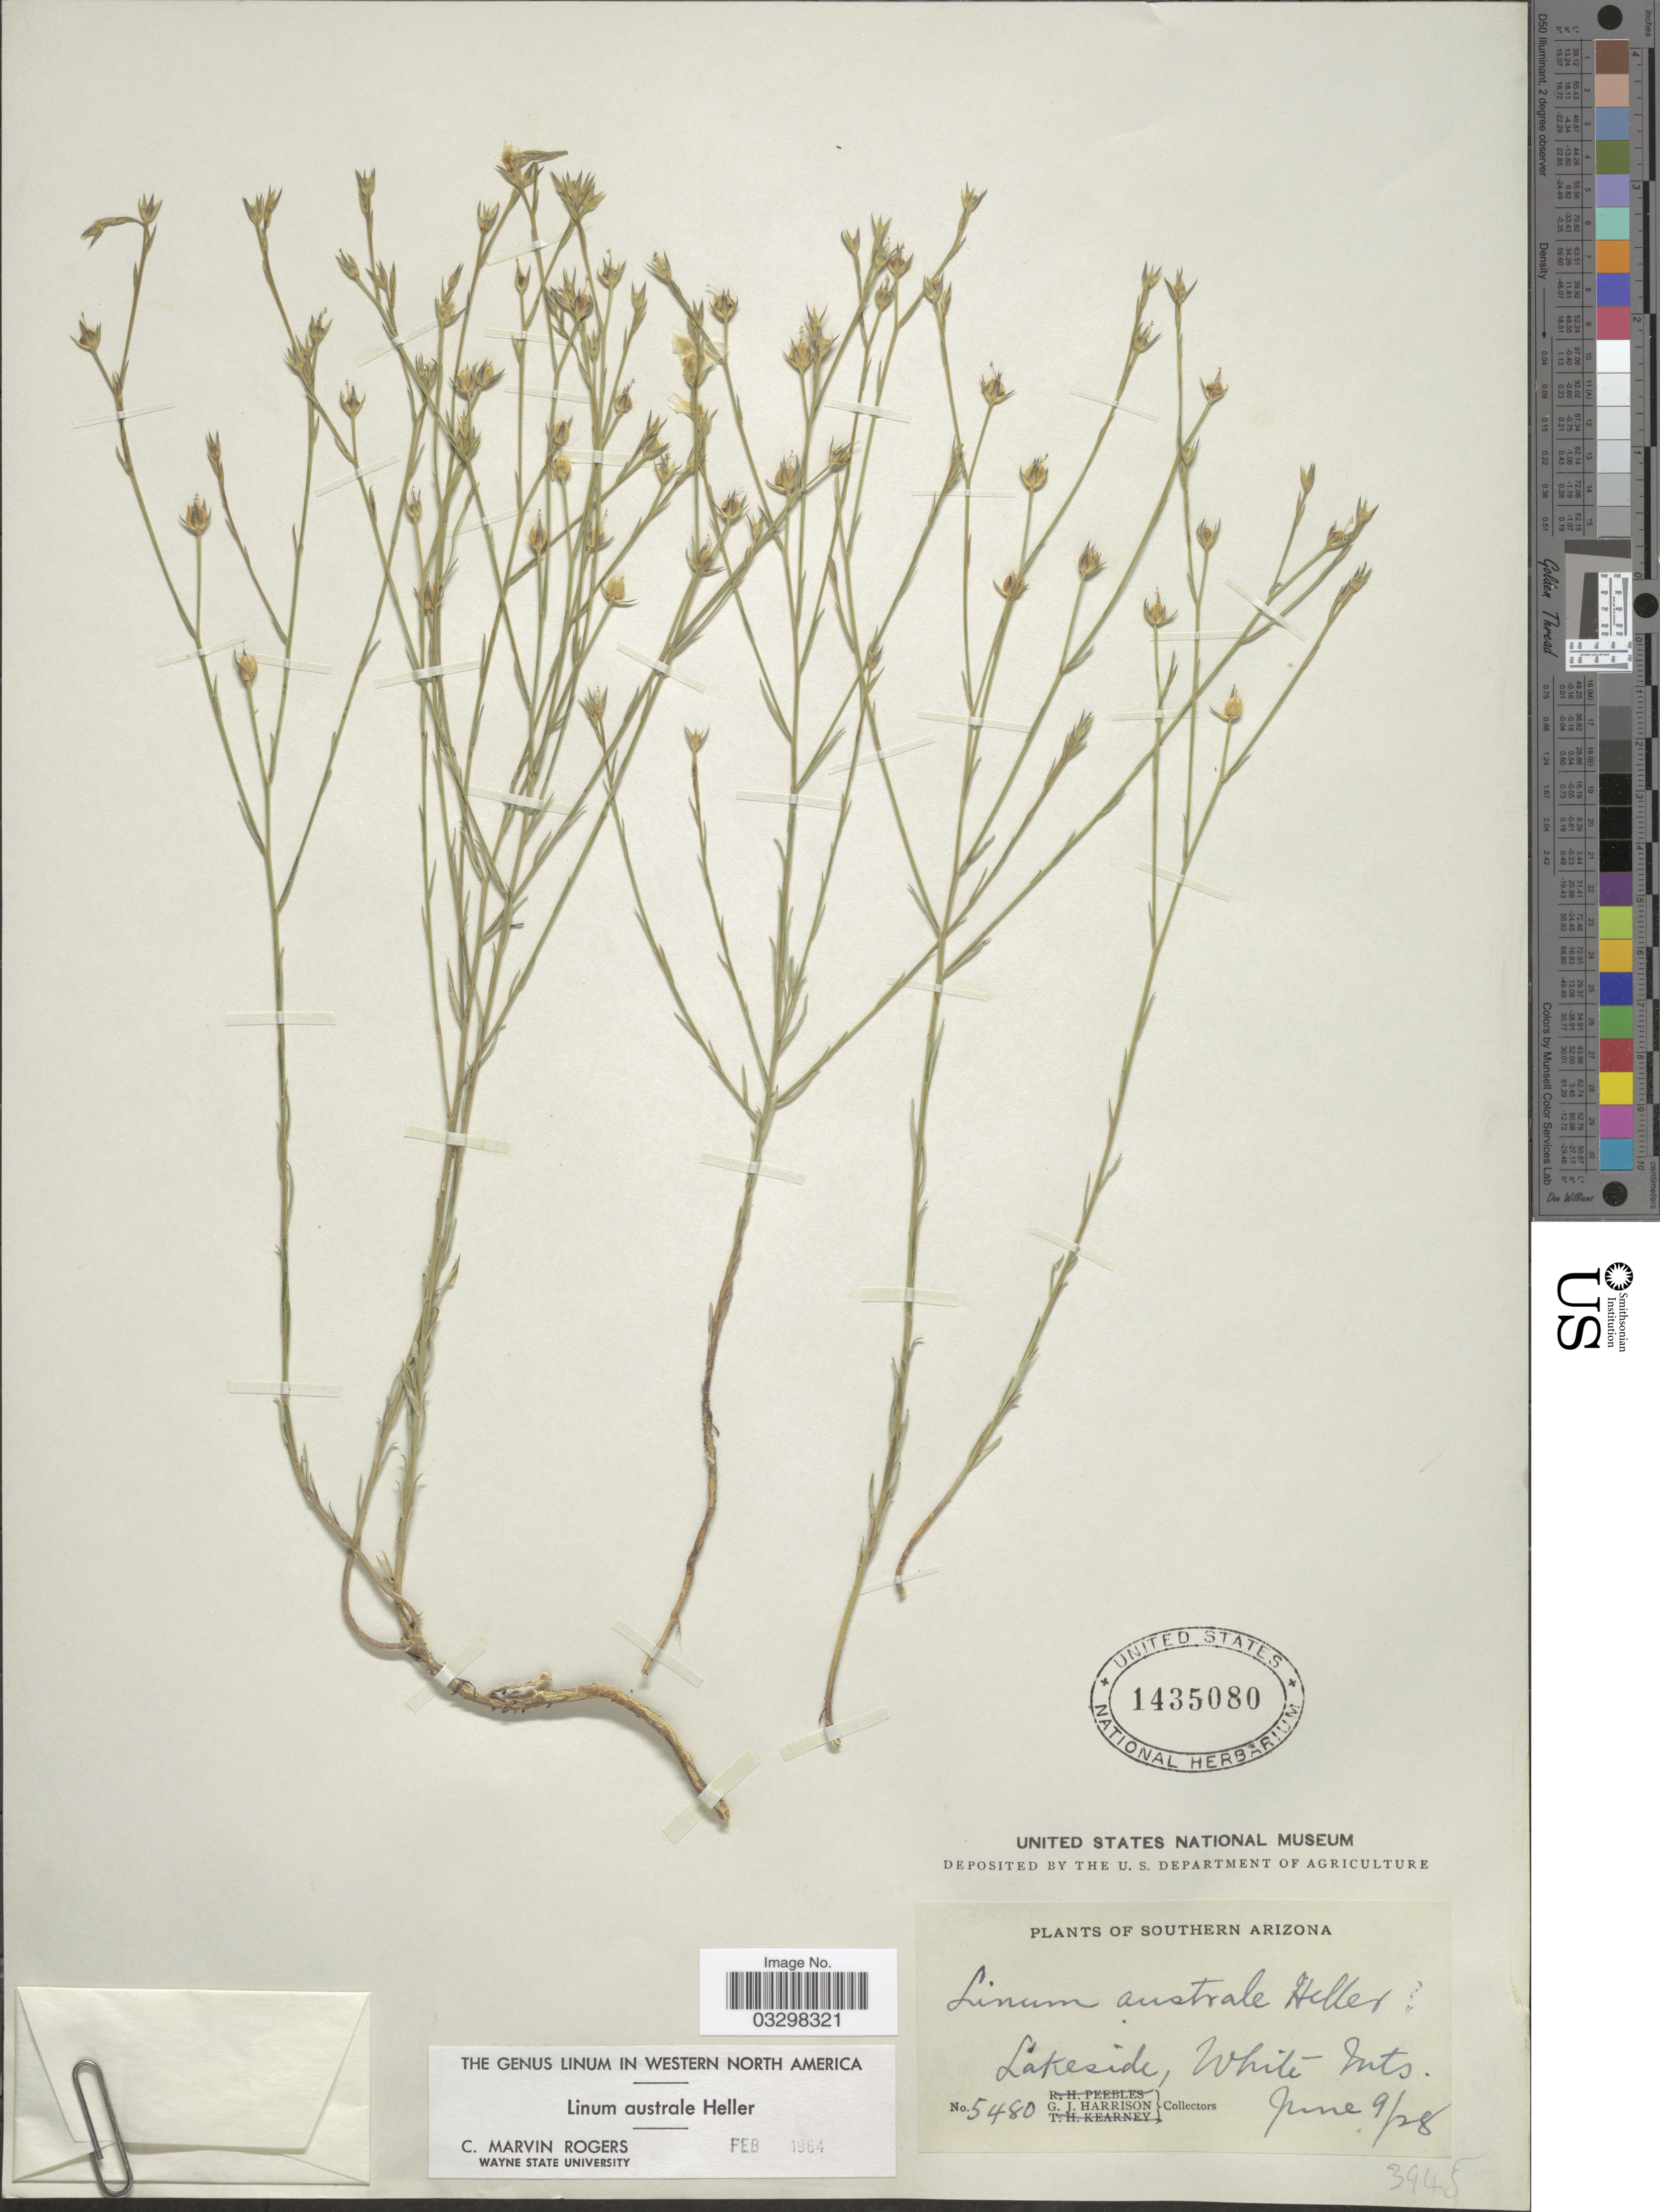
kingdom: Plantae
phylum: Tracheophyta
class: Magnoliopsida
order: Malpighiales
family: Linaceae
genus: Linum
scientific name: Linum australe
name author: A. Heller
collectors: G. J. Harrison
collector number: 5480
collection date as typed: Transcribed d/m/y: 9/6/28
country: United States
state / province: Arizona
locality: Southern Arizona. Lakeside, White Mts.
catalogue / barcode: US 1435080